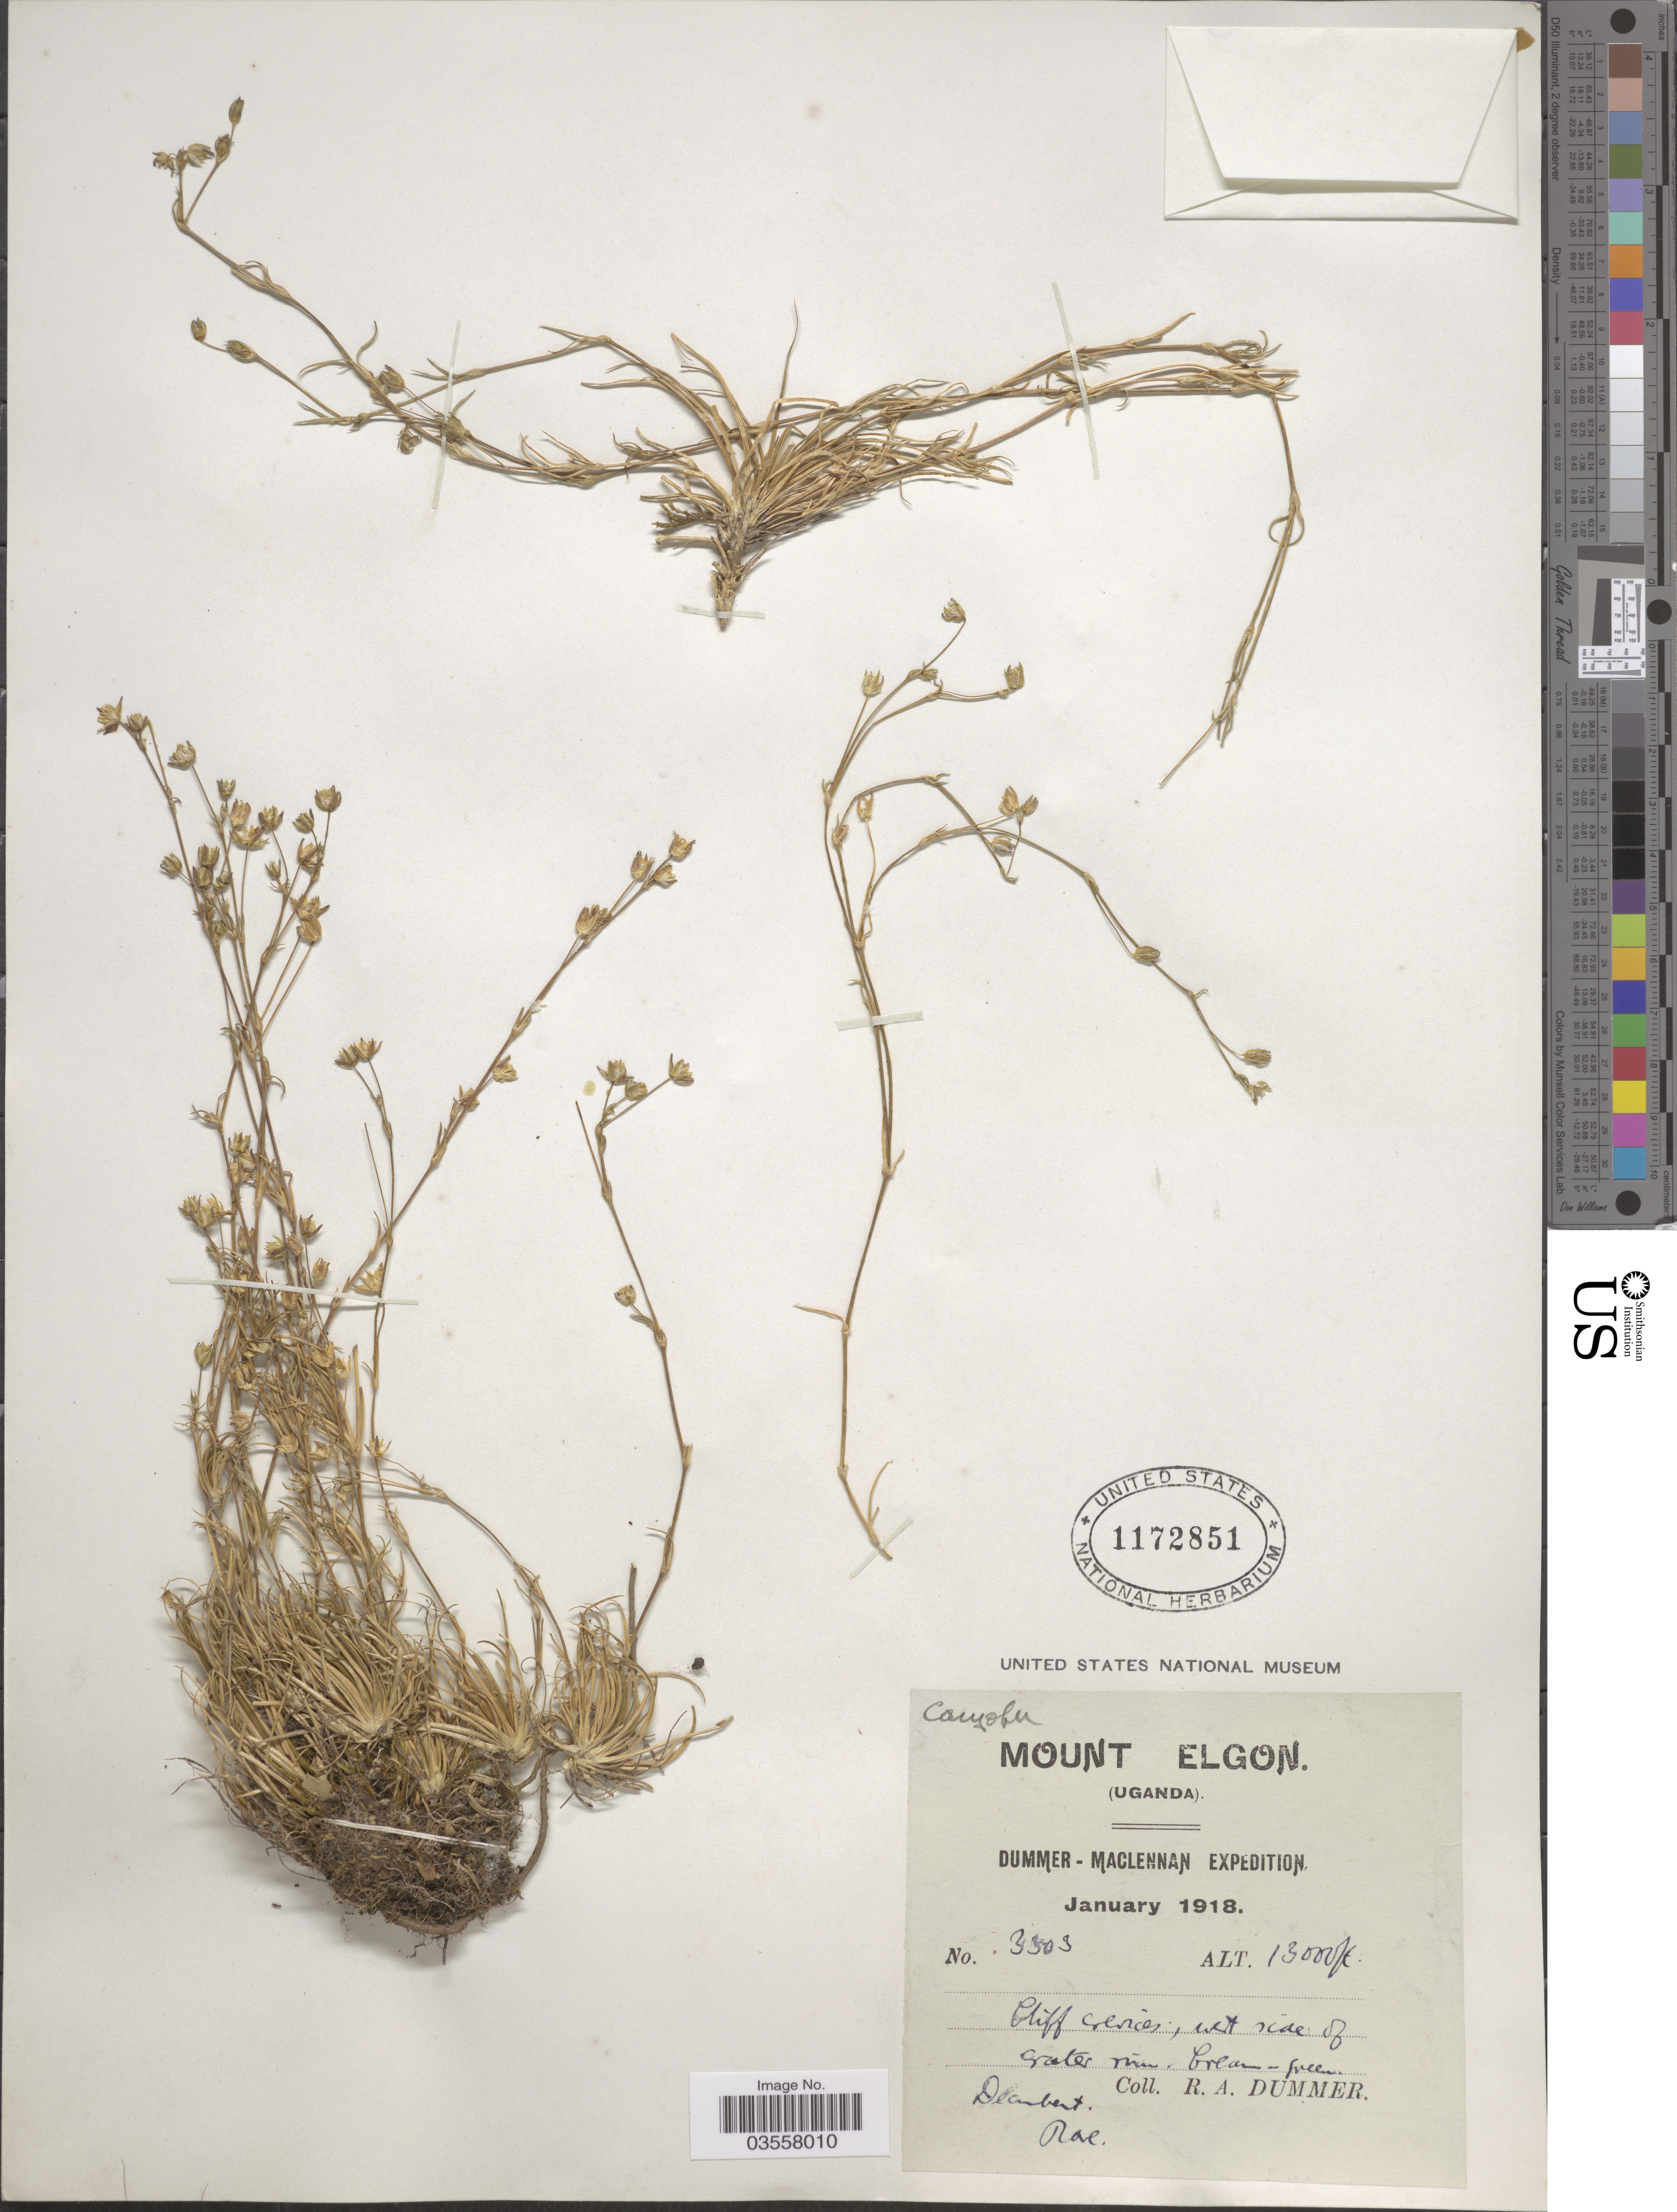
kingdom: Plantae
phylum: Tracheophyta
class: Magnoliopsida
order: Caryophyllales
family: Caryophyllaceae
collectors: R. Dümmer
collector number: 3503*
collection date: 1918-01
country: Uganda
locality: Mount Elgon. Cliff crevices; west side of Crater Mtn.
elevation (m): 3962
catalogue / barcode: US 1172851